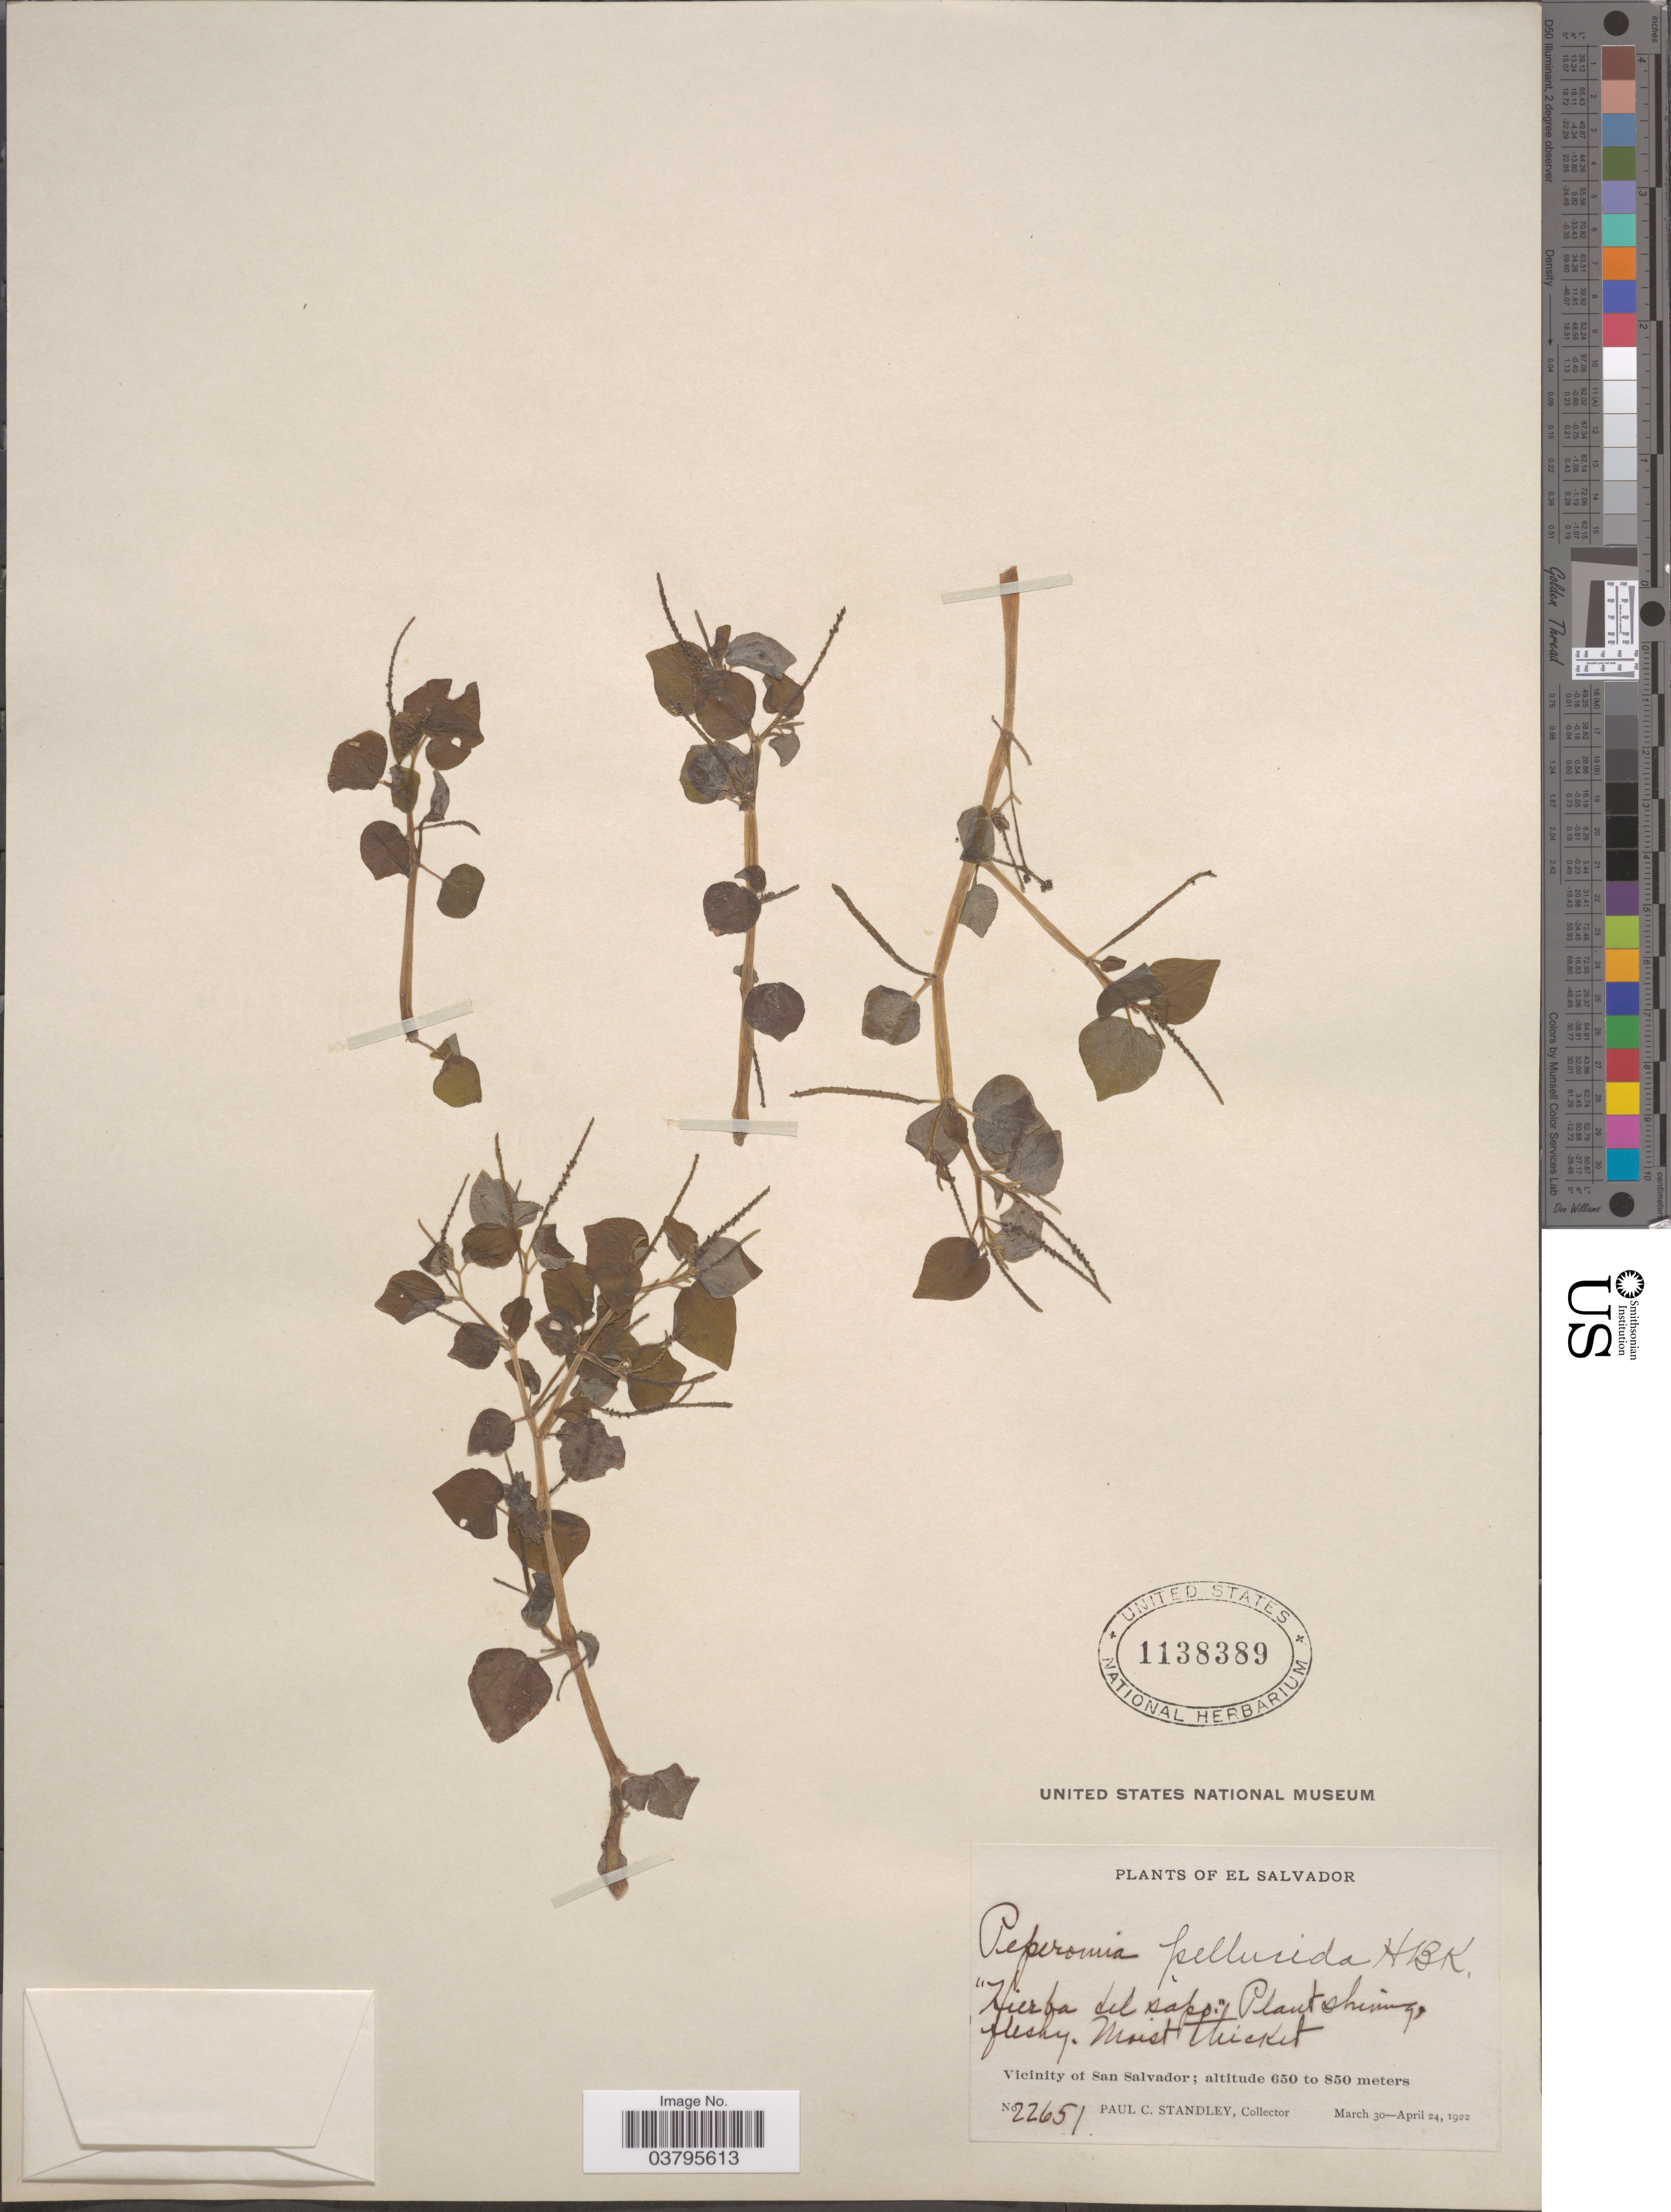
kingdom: Plantae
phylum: Tracheophyta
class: Magnoliopsida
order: Piperales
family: Piperaceae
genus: Peperomia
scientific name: Peperomia pellucida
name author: (L.) Kunth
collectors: P. C. Standley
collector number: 22651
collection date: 1922-03-30/1922-04-24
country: El Salvador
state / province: San Salvador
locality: Vicinity of San Salvador.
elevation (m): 650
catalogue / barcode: US 1138389